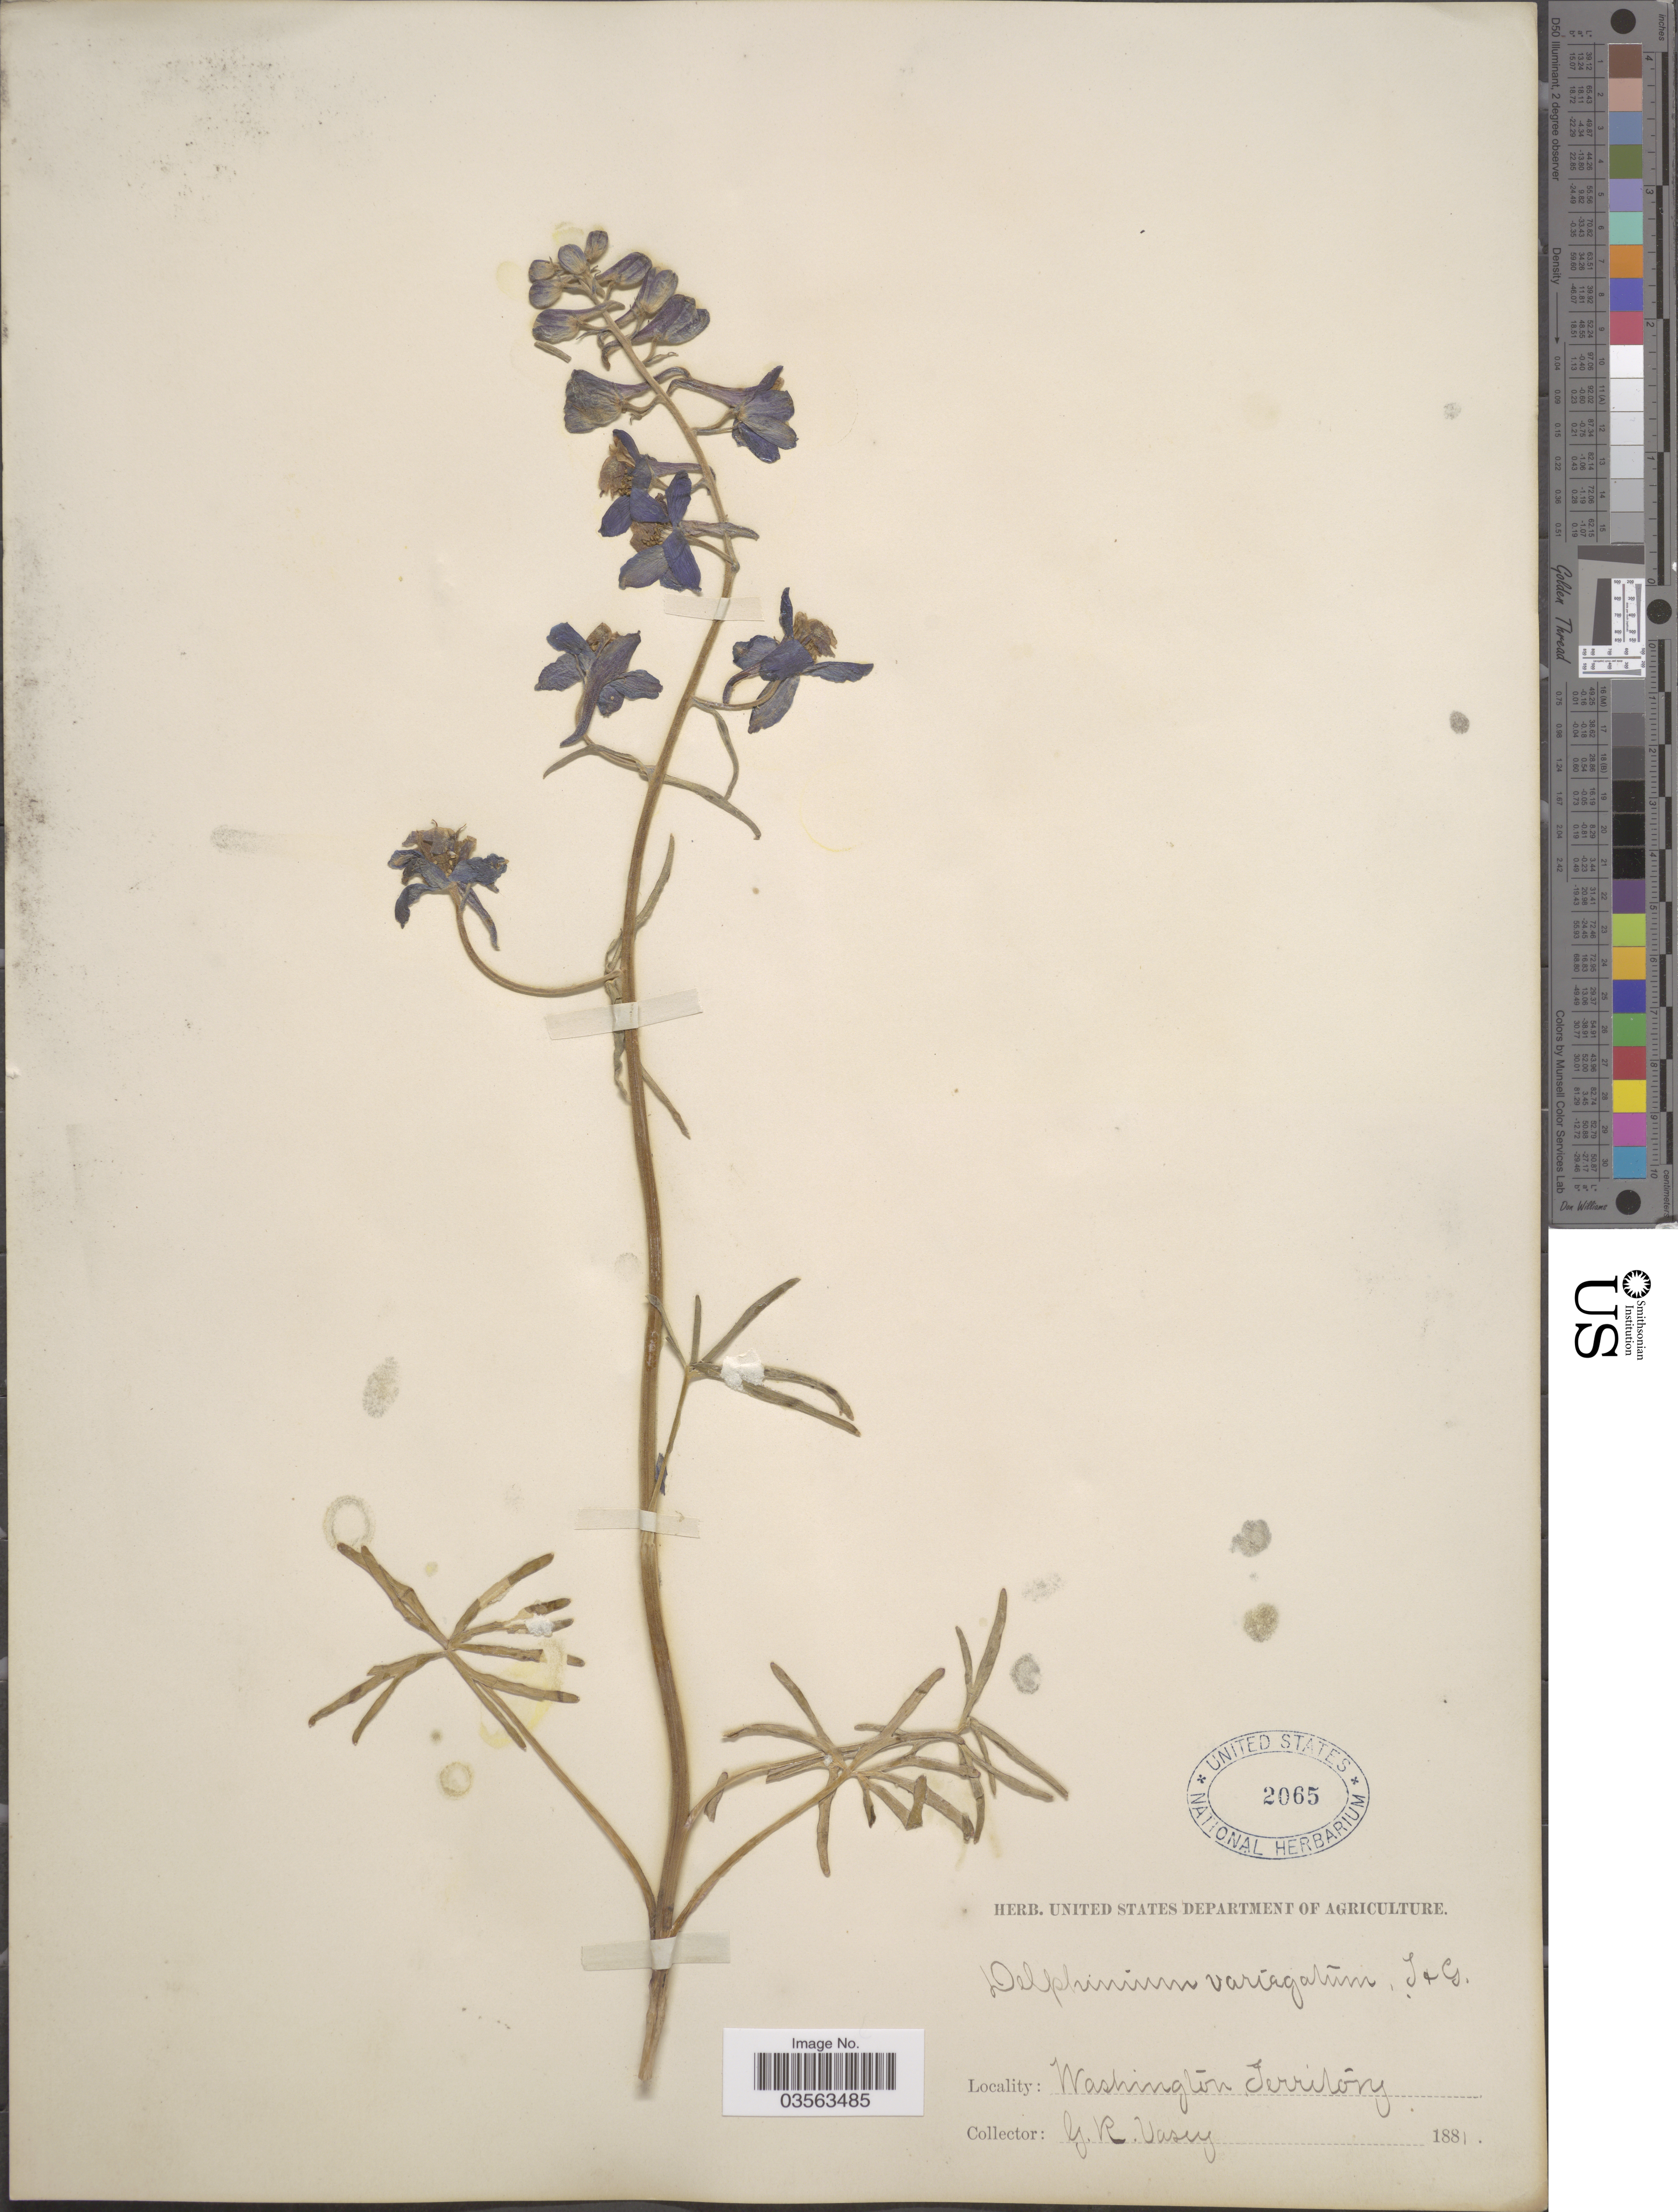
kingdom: Plantae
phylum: Tracheophyta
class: Magnoliopsida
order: Ranunculales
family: Ranunculaceae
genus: Delphinium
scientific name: Delphinium menziesii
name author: DC.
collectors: G. R. Vasey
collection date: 1881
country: United States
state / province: Washington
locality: Washington Territory.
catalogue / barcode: US 2065